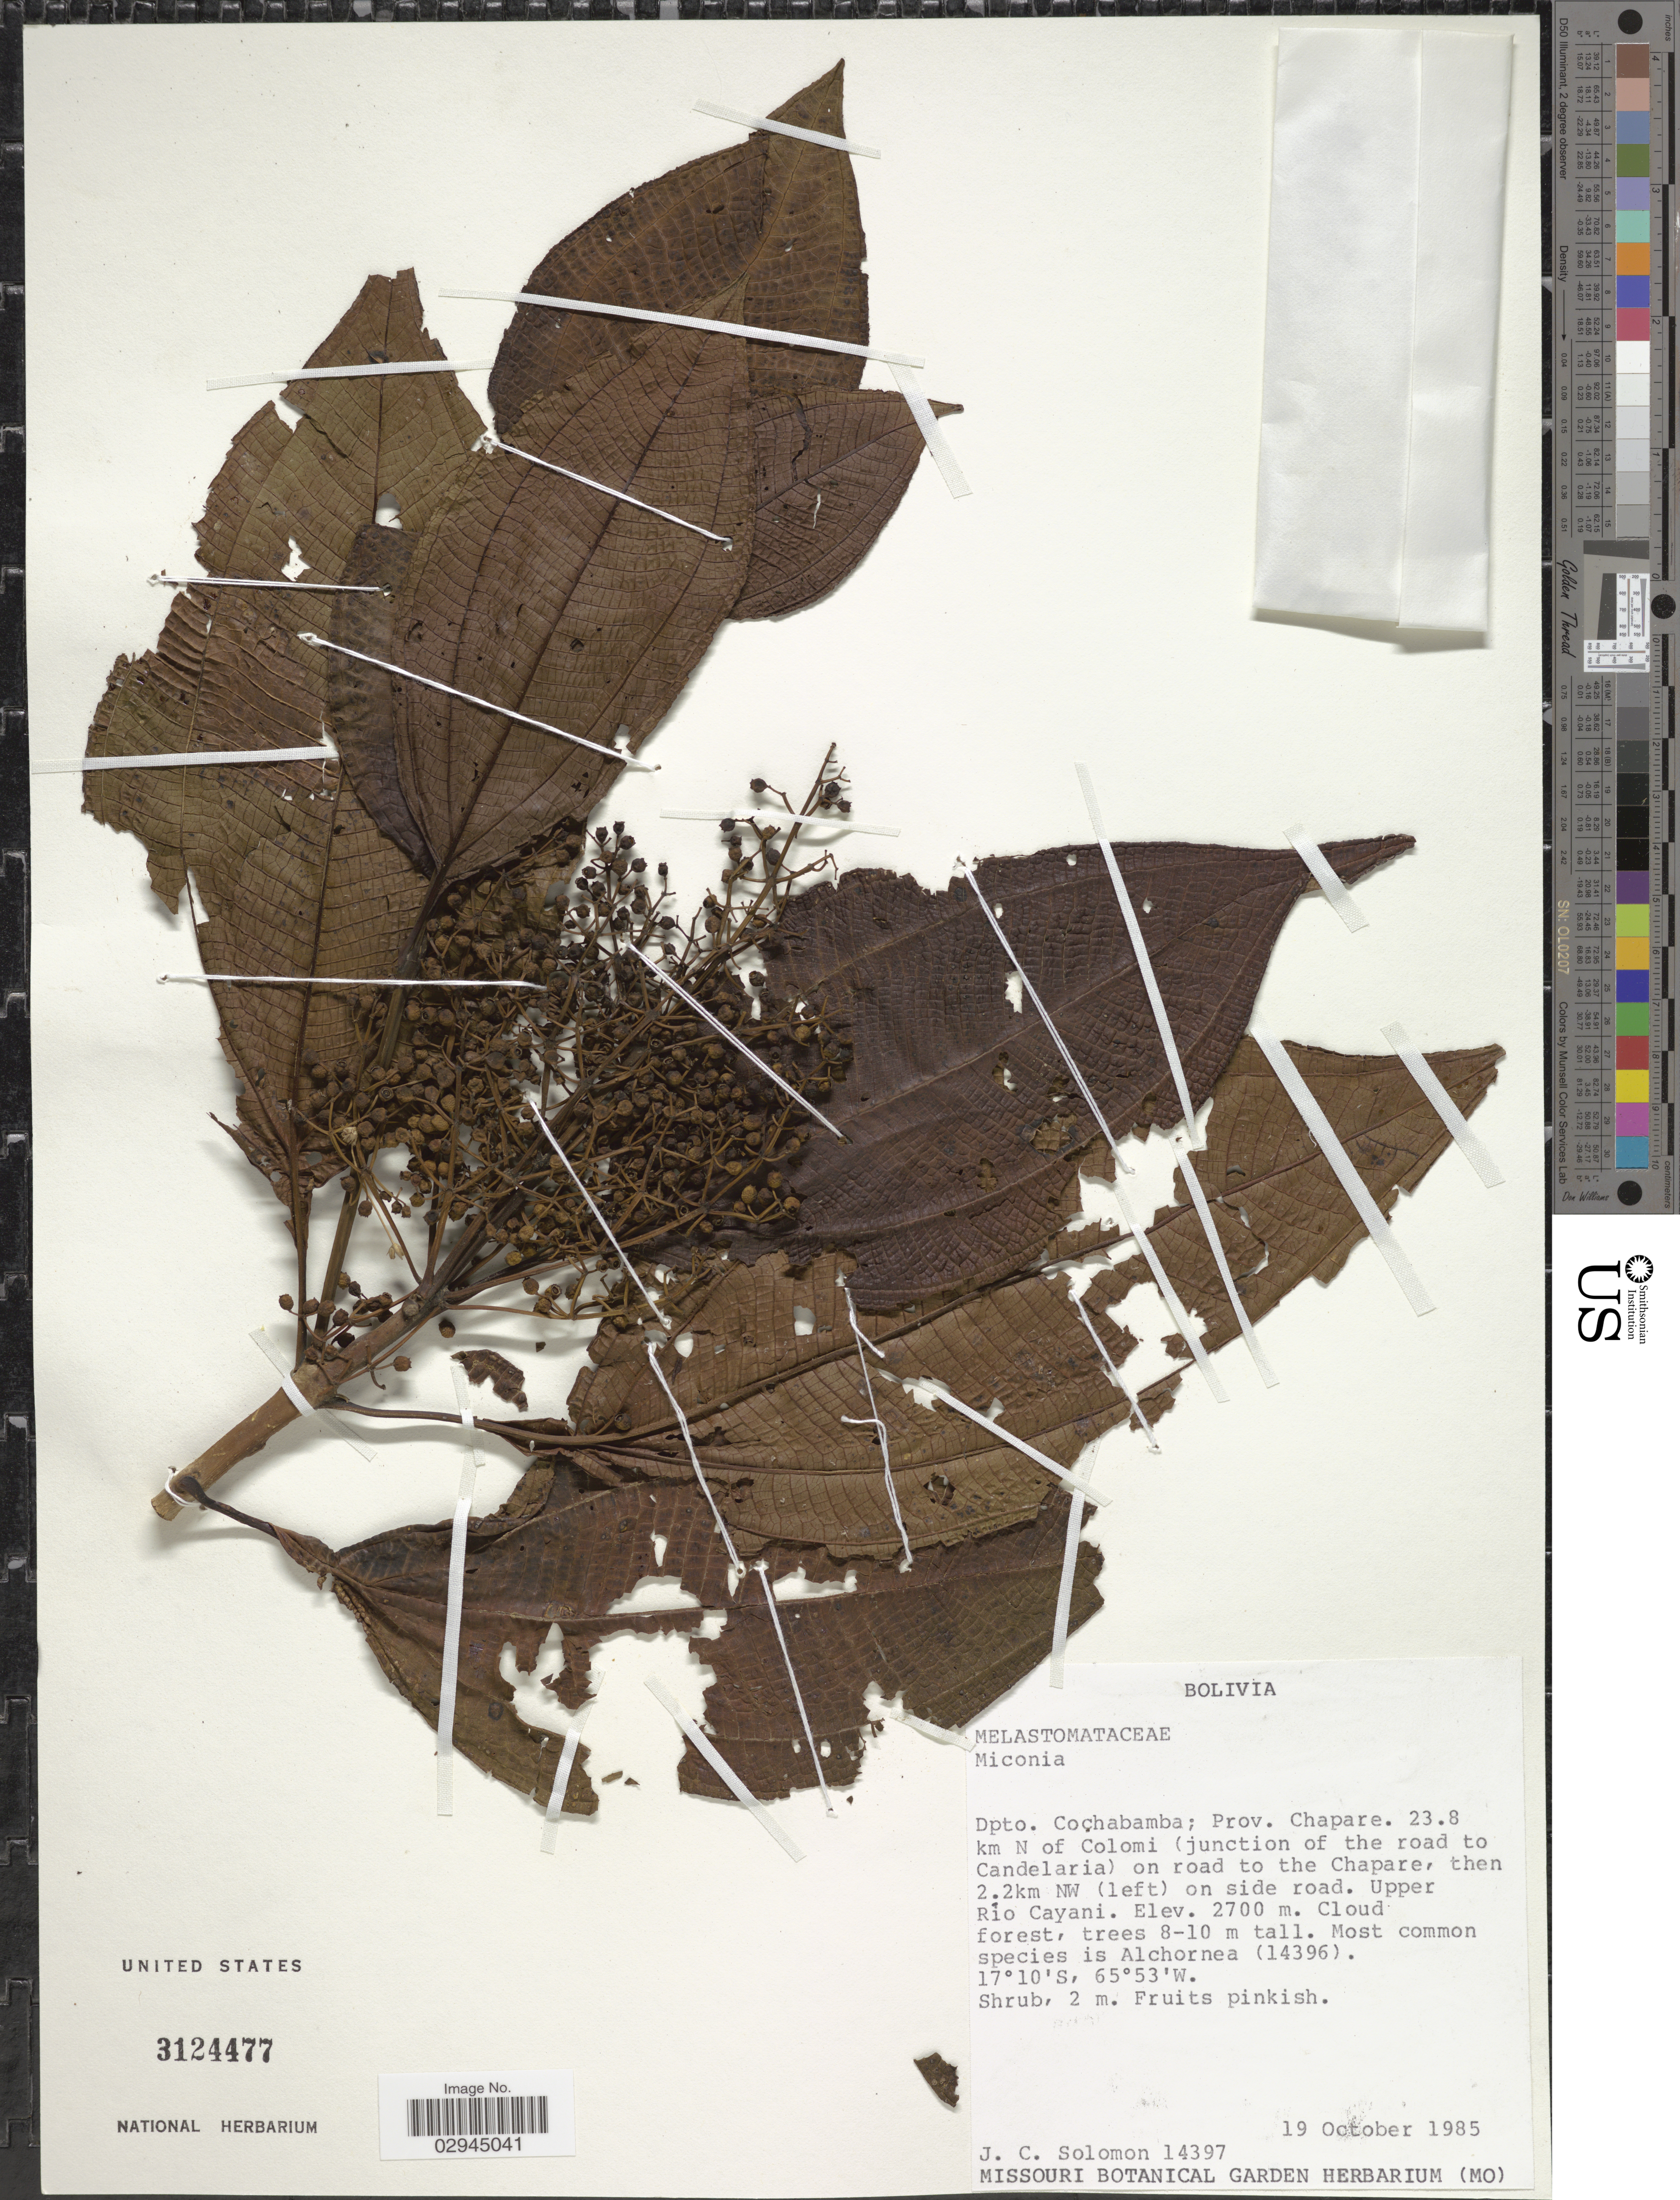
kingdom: Plantae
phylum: Tracheophyta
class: Magnoliopsida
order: Myrtales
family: Melastomataceae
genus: Miconia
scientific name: Miconia sp.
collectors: J. C. Solomon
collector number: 14397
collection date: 1985-10-19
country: Bolivia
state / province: Cochabamba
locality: Dpto. Cochabamba; Prov. Chapare. 23.8 km N of Colomi (junction of the road to Candelaria) on road to the Chapare, then 2.2km NW (left) on side road. Upper Río Cayani.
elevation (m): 2700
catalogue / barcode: US 3124477